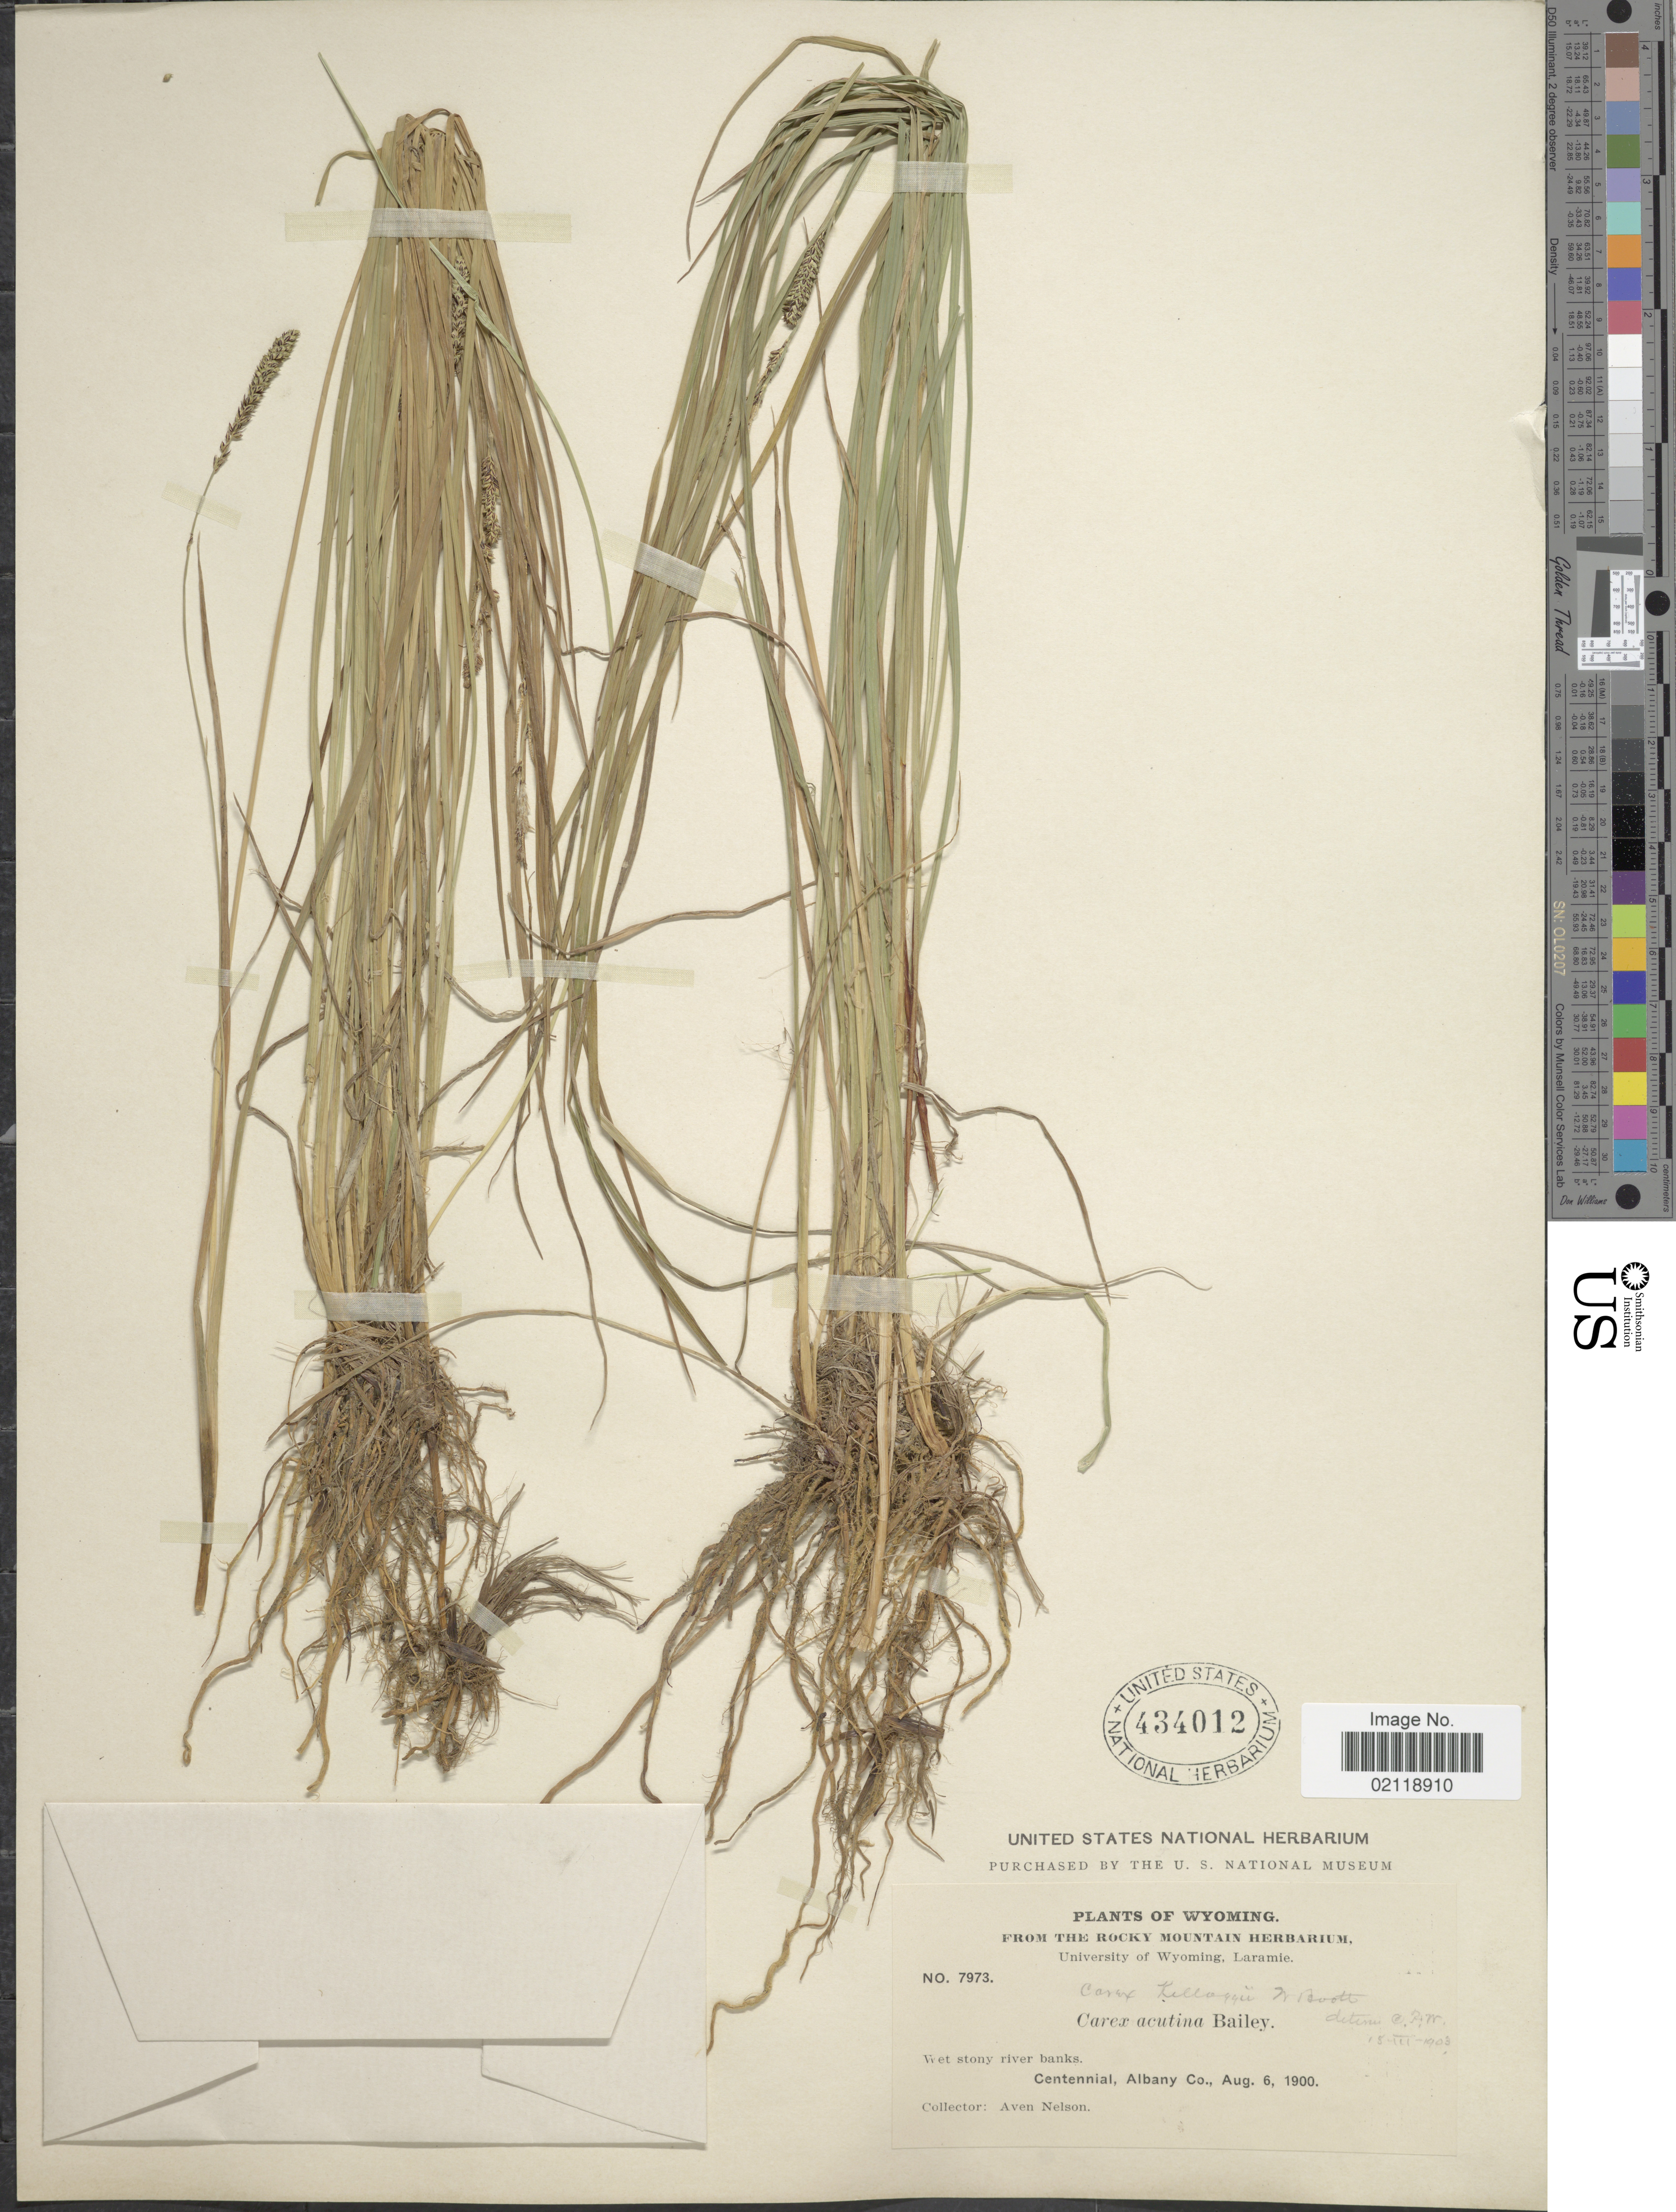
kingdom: Plantae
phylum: Tracheophyta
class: Liliopsida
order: Poales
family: Cyperaceae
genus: Carex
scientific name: Carex kelloggii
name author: W. Boott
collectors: A. Nelson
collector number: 7973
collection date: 1900-08-06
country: United States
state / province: Wyoming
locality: Wet stony river banks, Centennial, Albany Co.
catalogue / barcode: US 434012